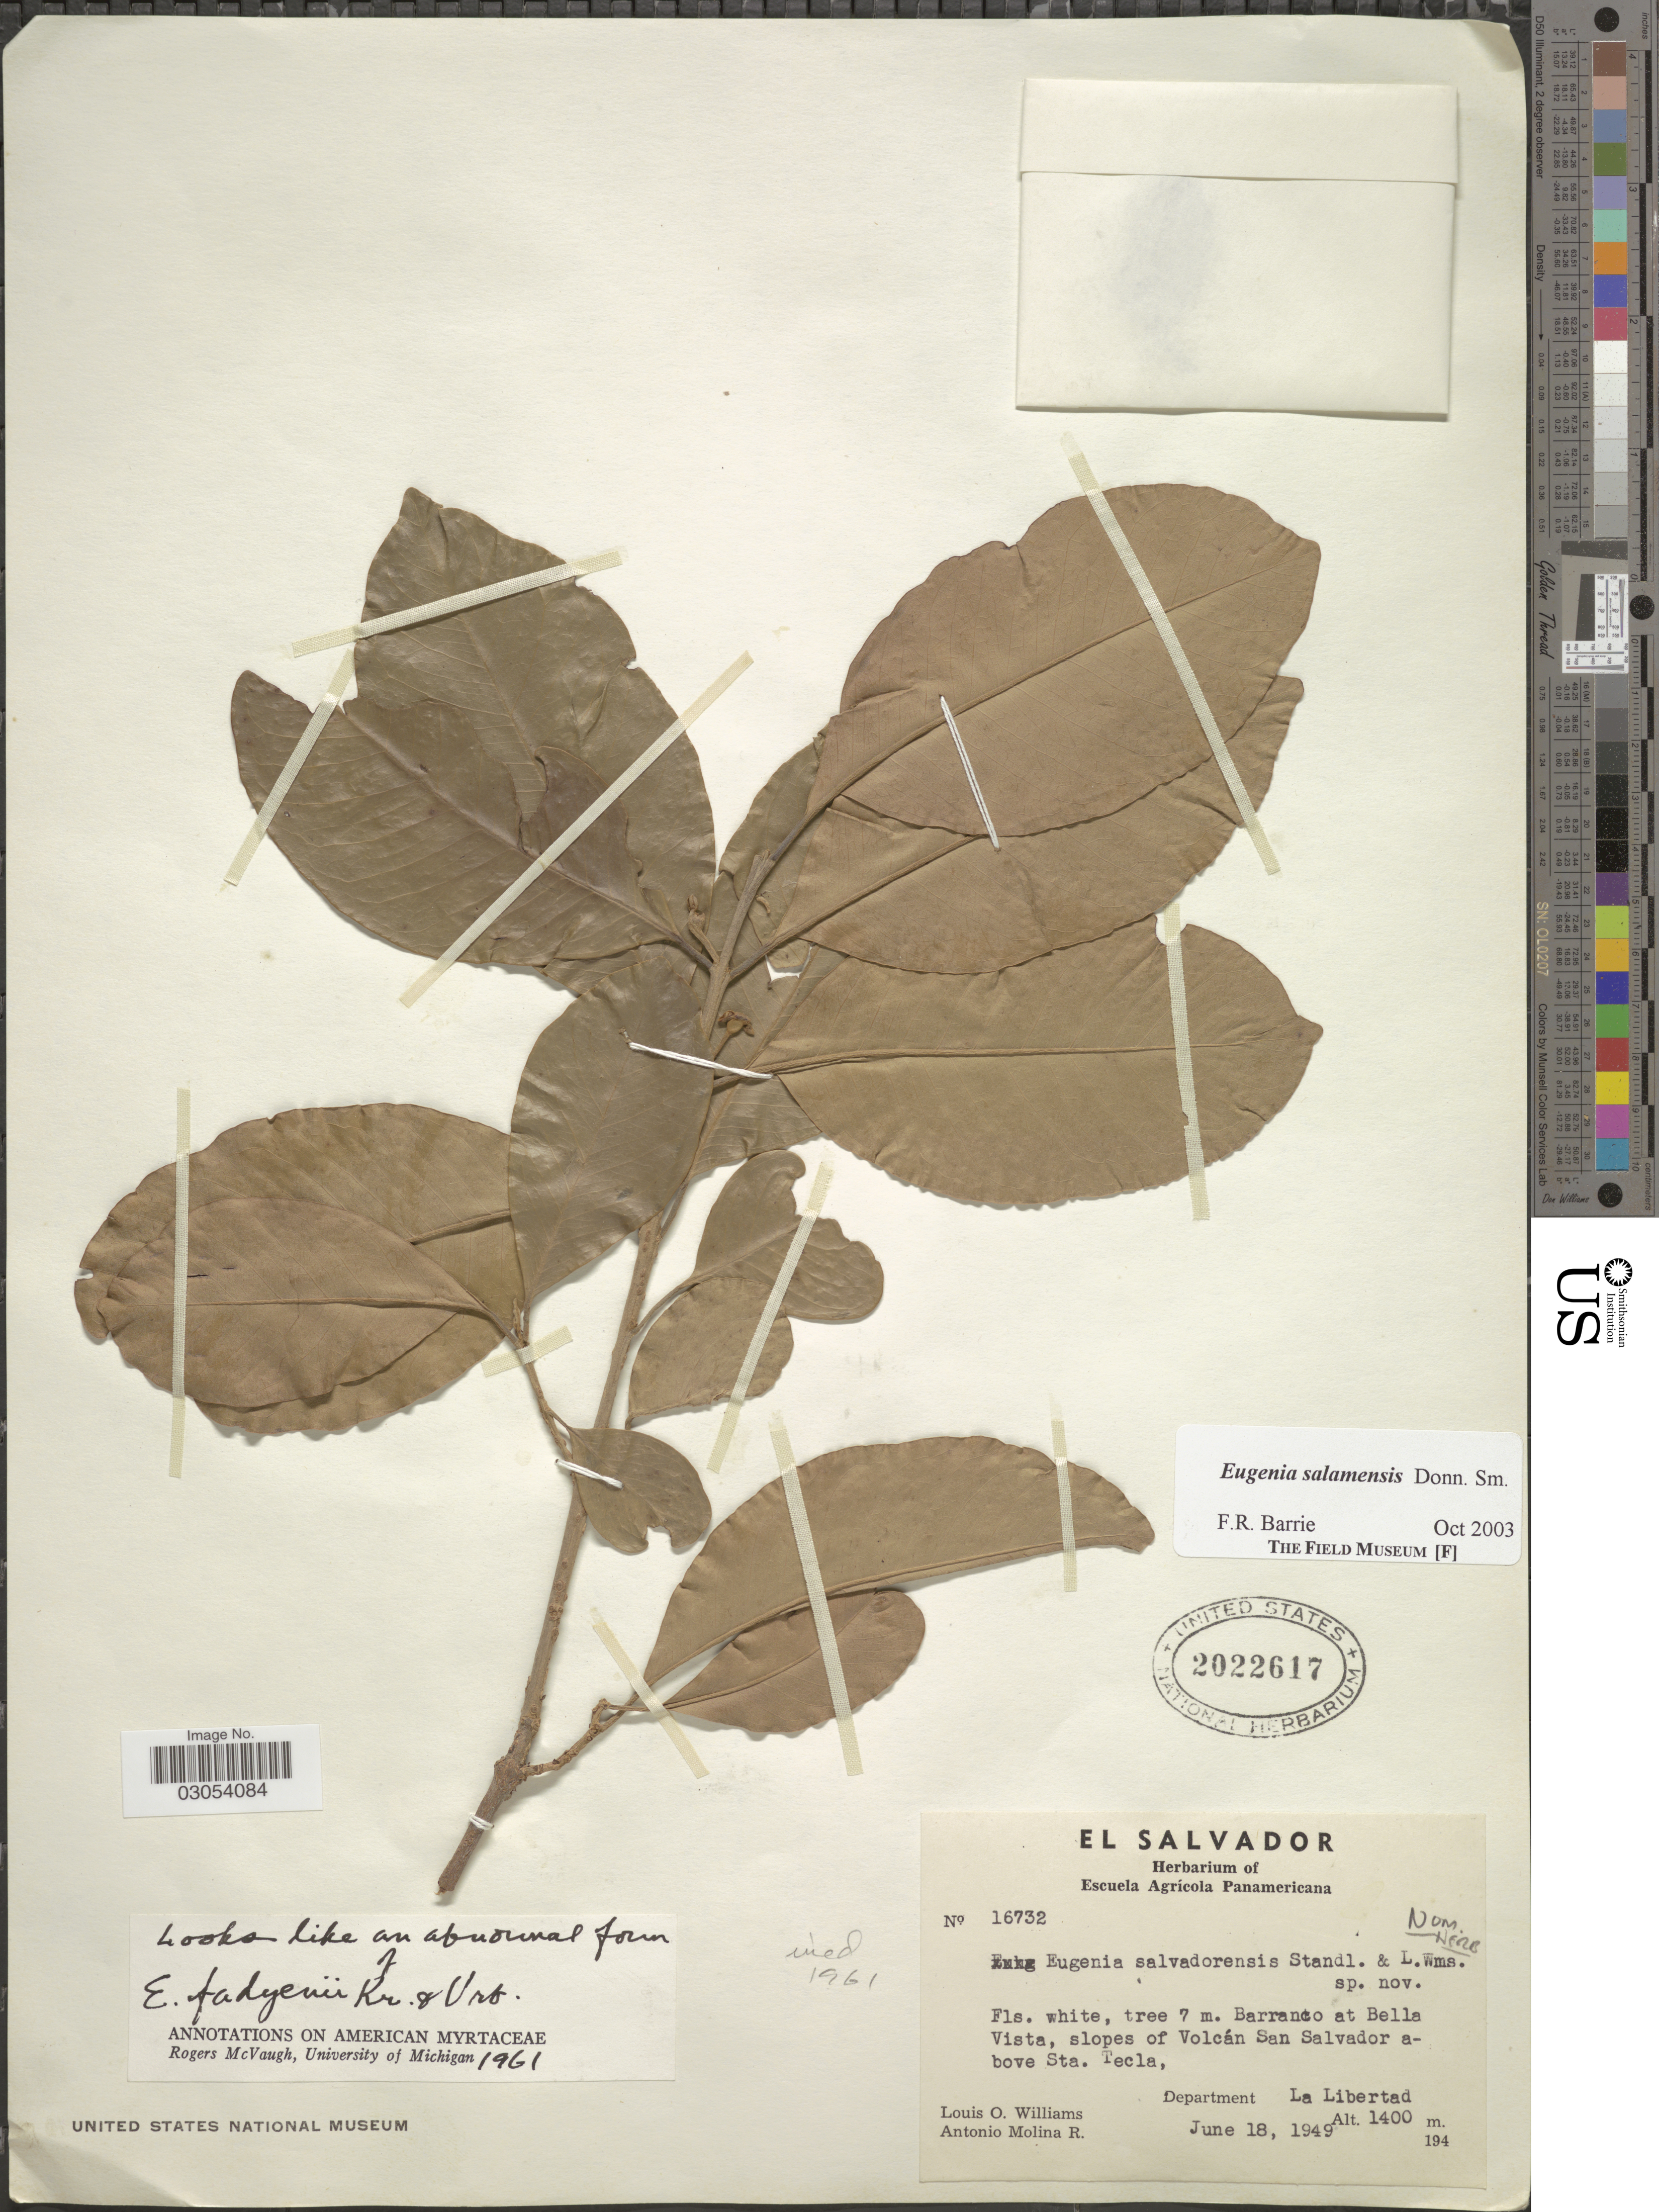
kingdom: Plantae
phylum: Tracheophyta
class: Magnoliopsida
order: Myrtales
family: Myrtaceae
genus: Eugenia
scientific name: Eugenia salamensis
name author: Donn. Sm.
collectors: L. O. Williams & A. Molina R.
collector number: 16732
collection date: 1949-06-18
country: El Salvador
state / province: La Libertad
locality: Barranco at Bella Vista, slopes of Volcán San Salvador above Sta. Tecla, Department La Libertad.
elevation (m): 1400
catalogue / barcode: US 2022617